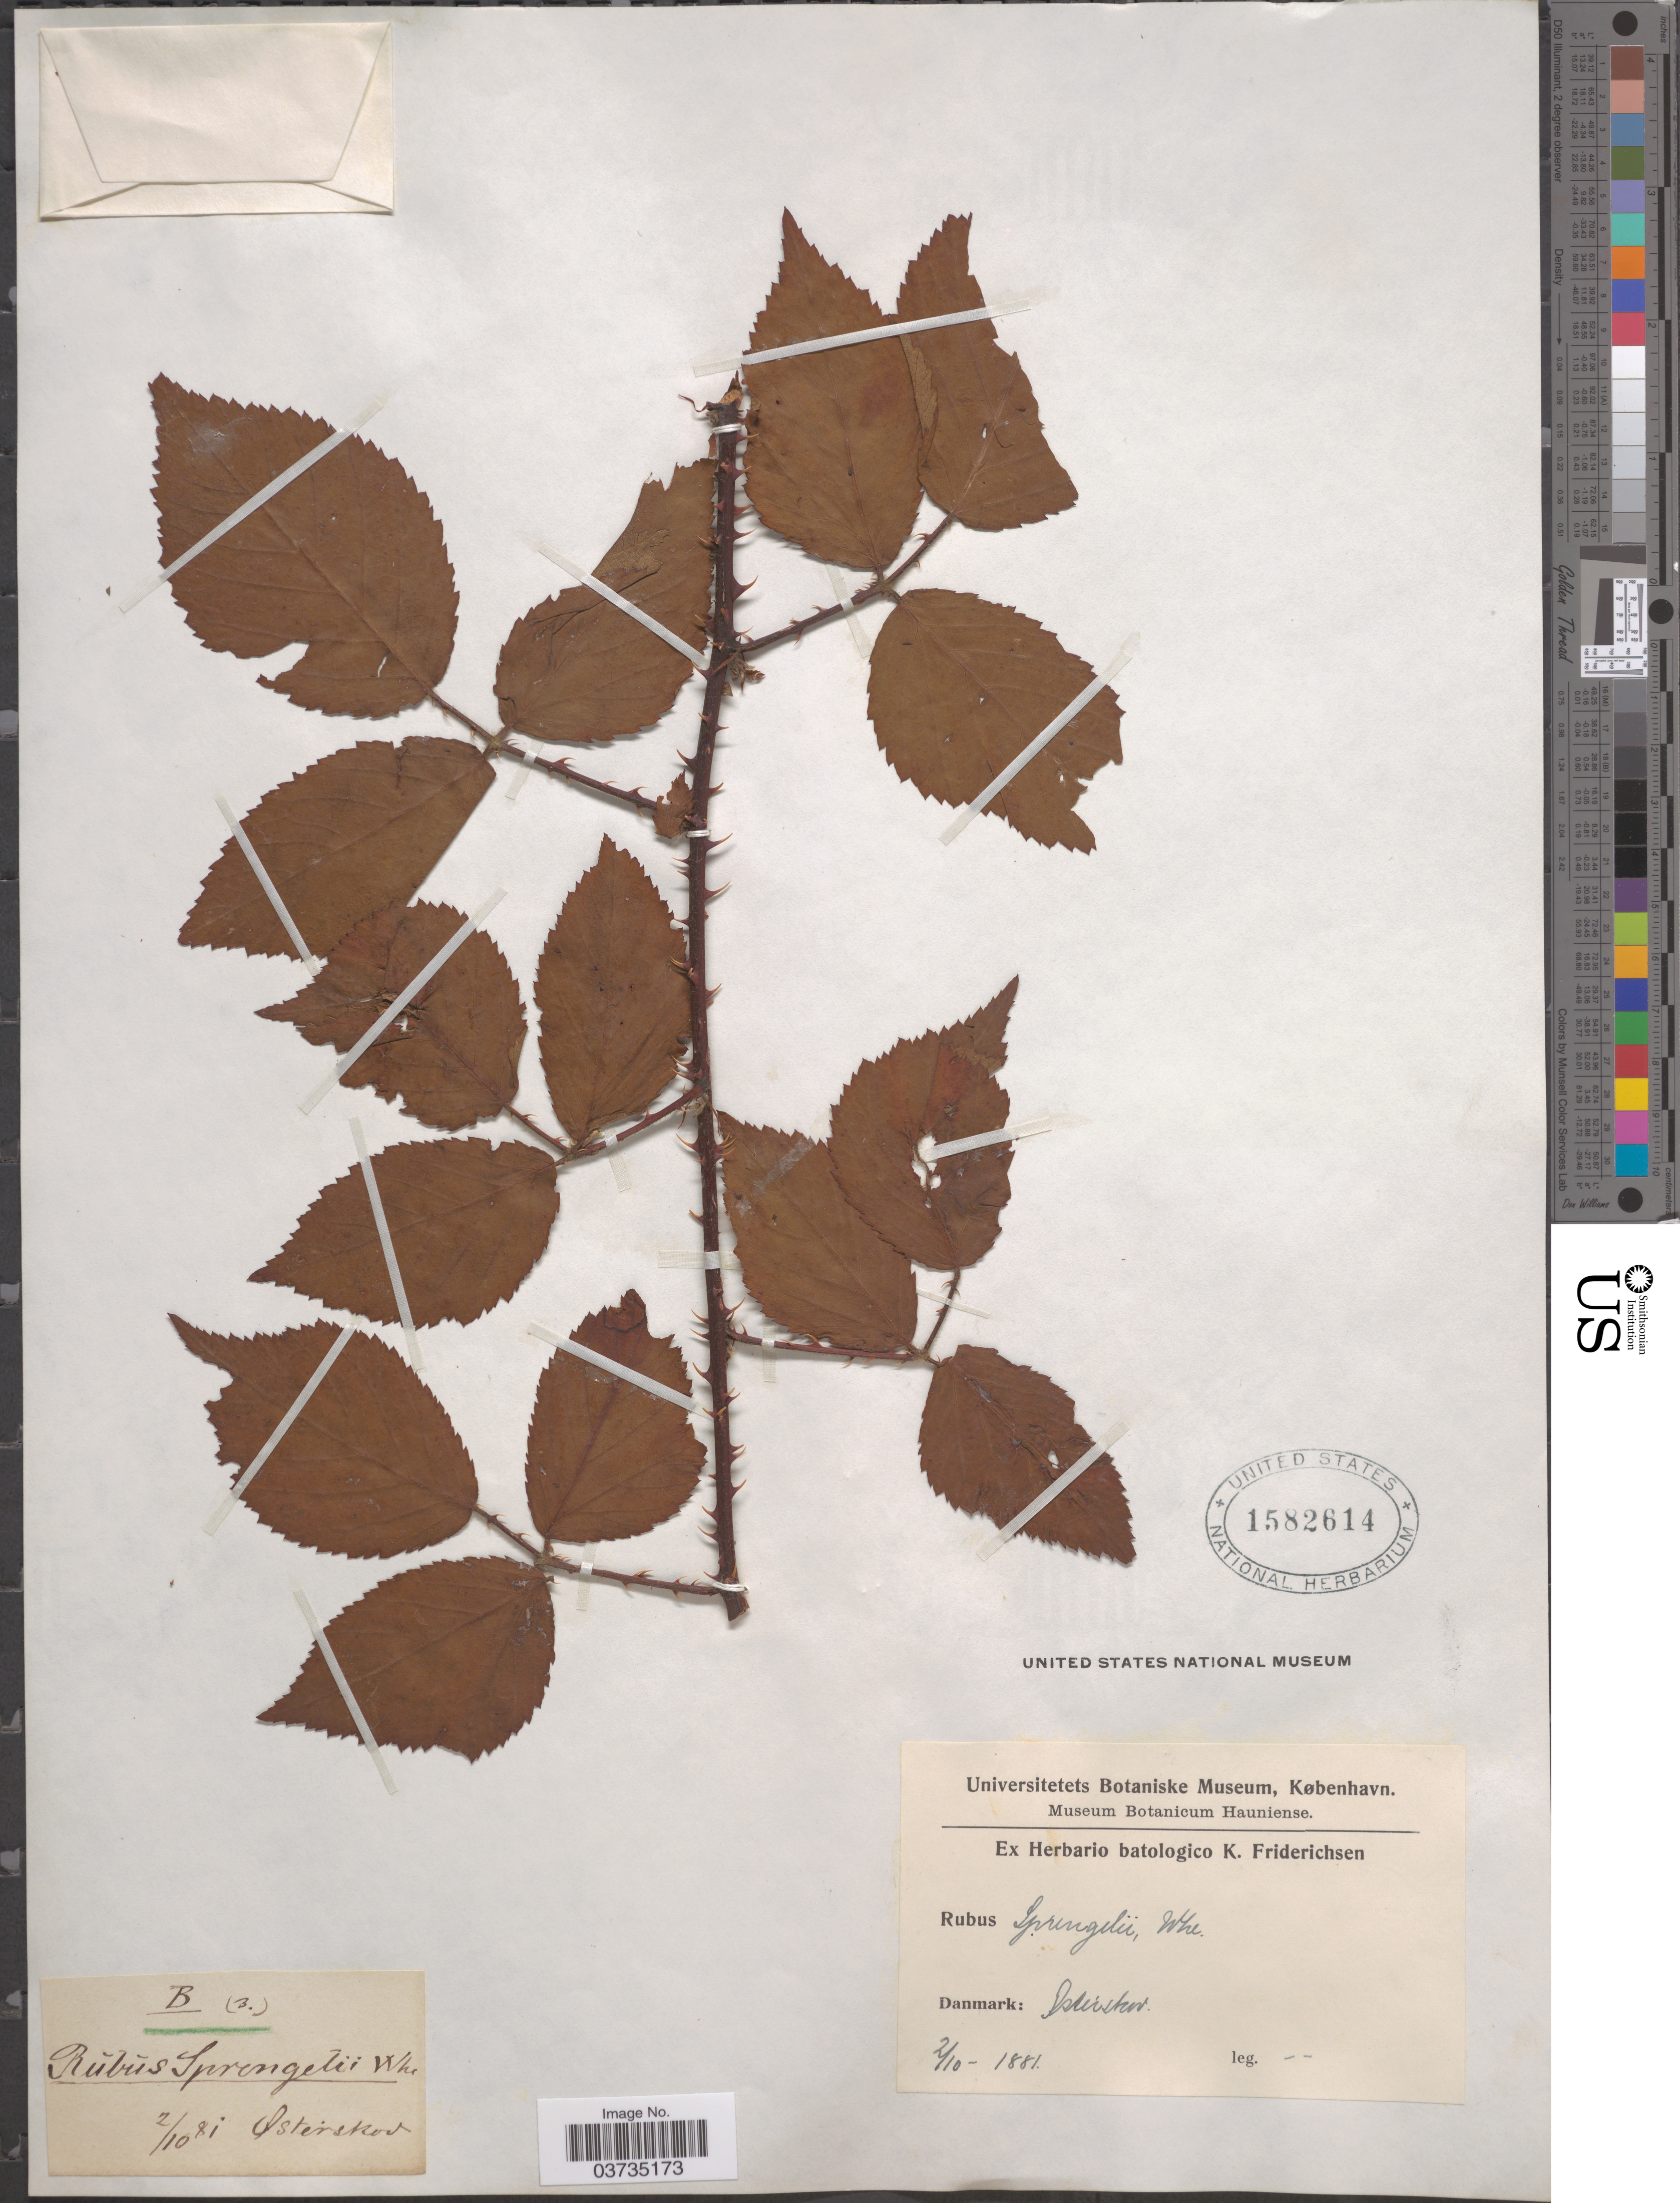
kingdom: Plantae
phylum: Tracheophyta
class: Magnoliopsida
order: Rosales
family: Rosaceae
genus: Rubus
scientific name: Rubus sprengelii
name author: Weihe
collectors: K. Friderichsen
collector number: B(3)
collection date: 1881-10-02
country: Denmark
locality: Osterskov.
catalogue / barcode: US 1582614